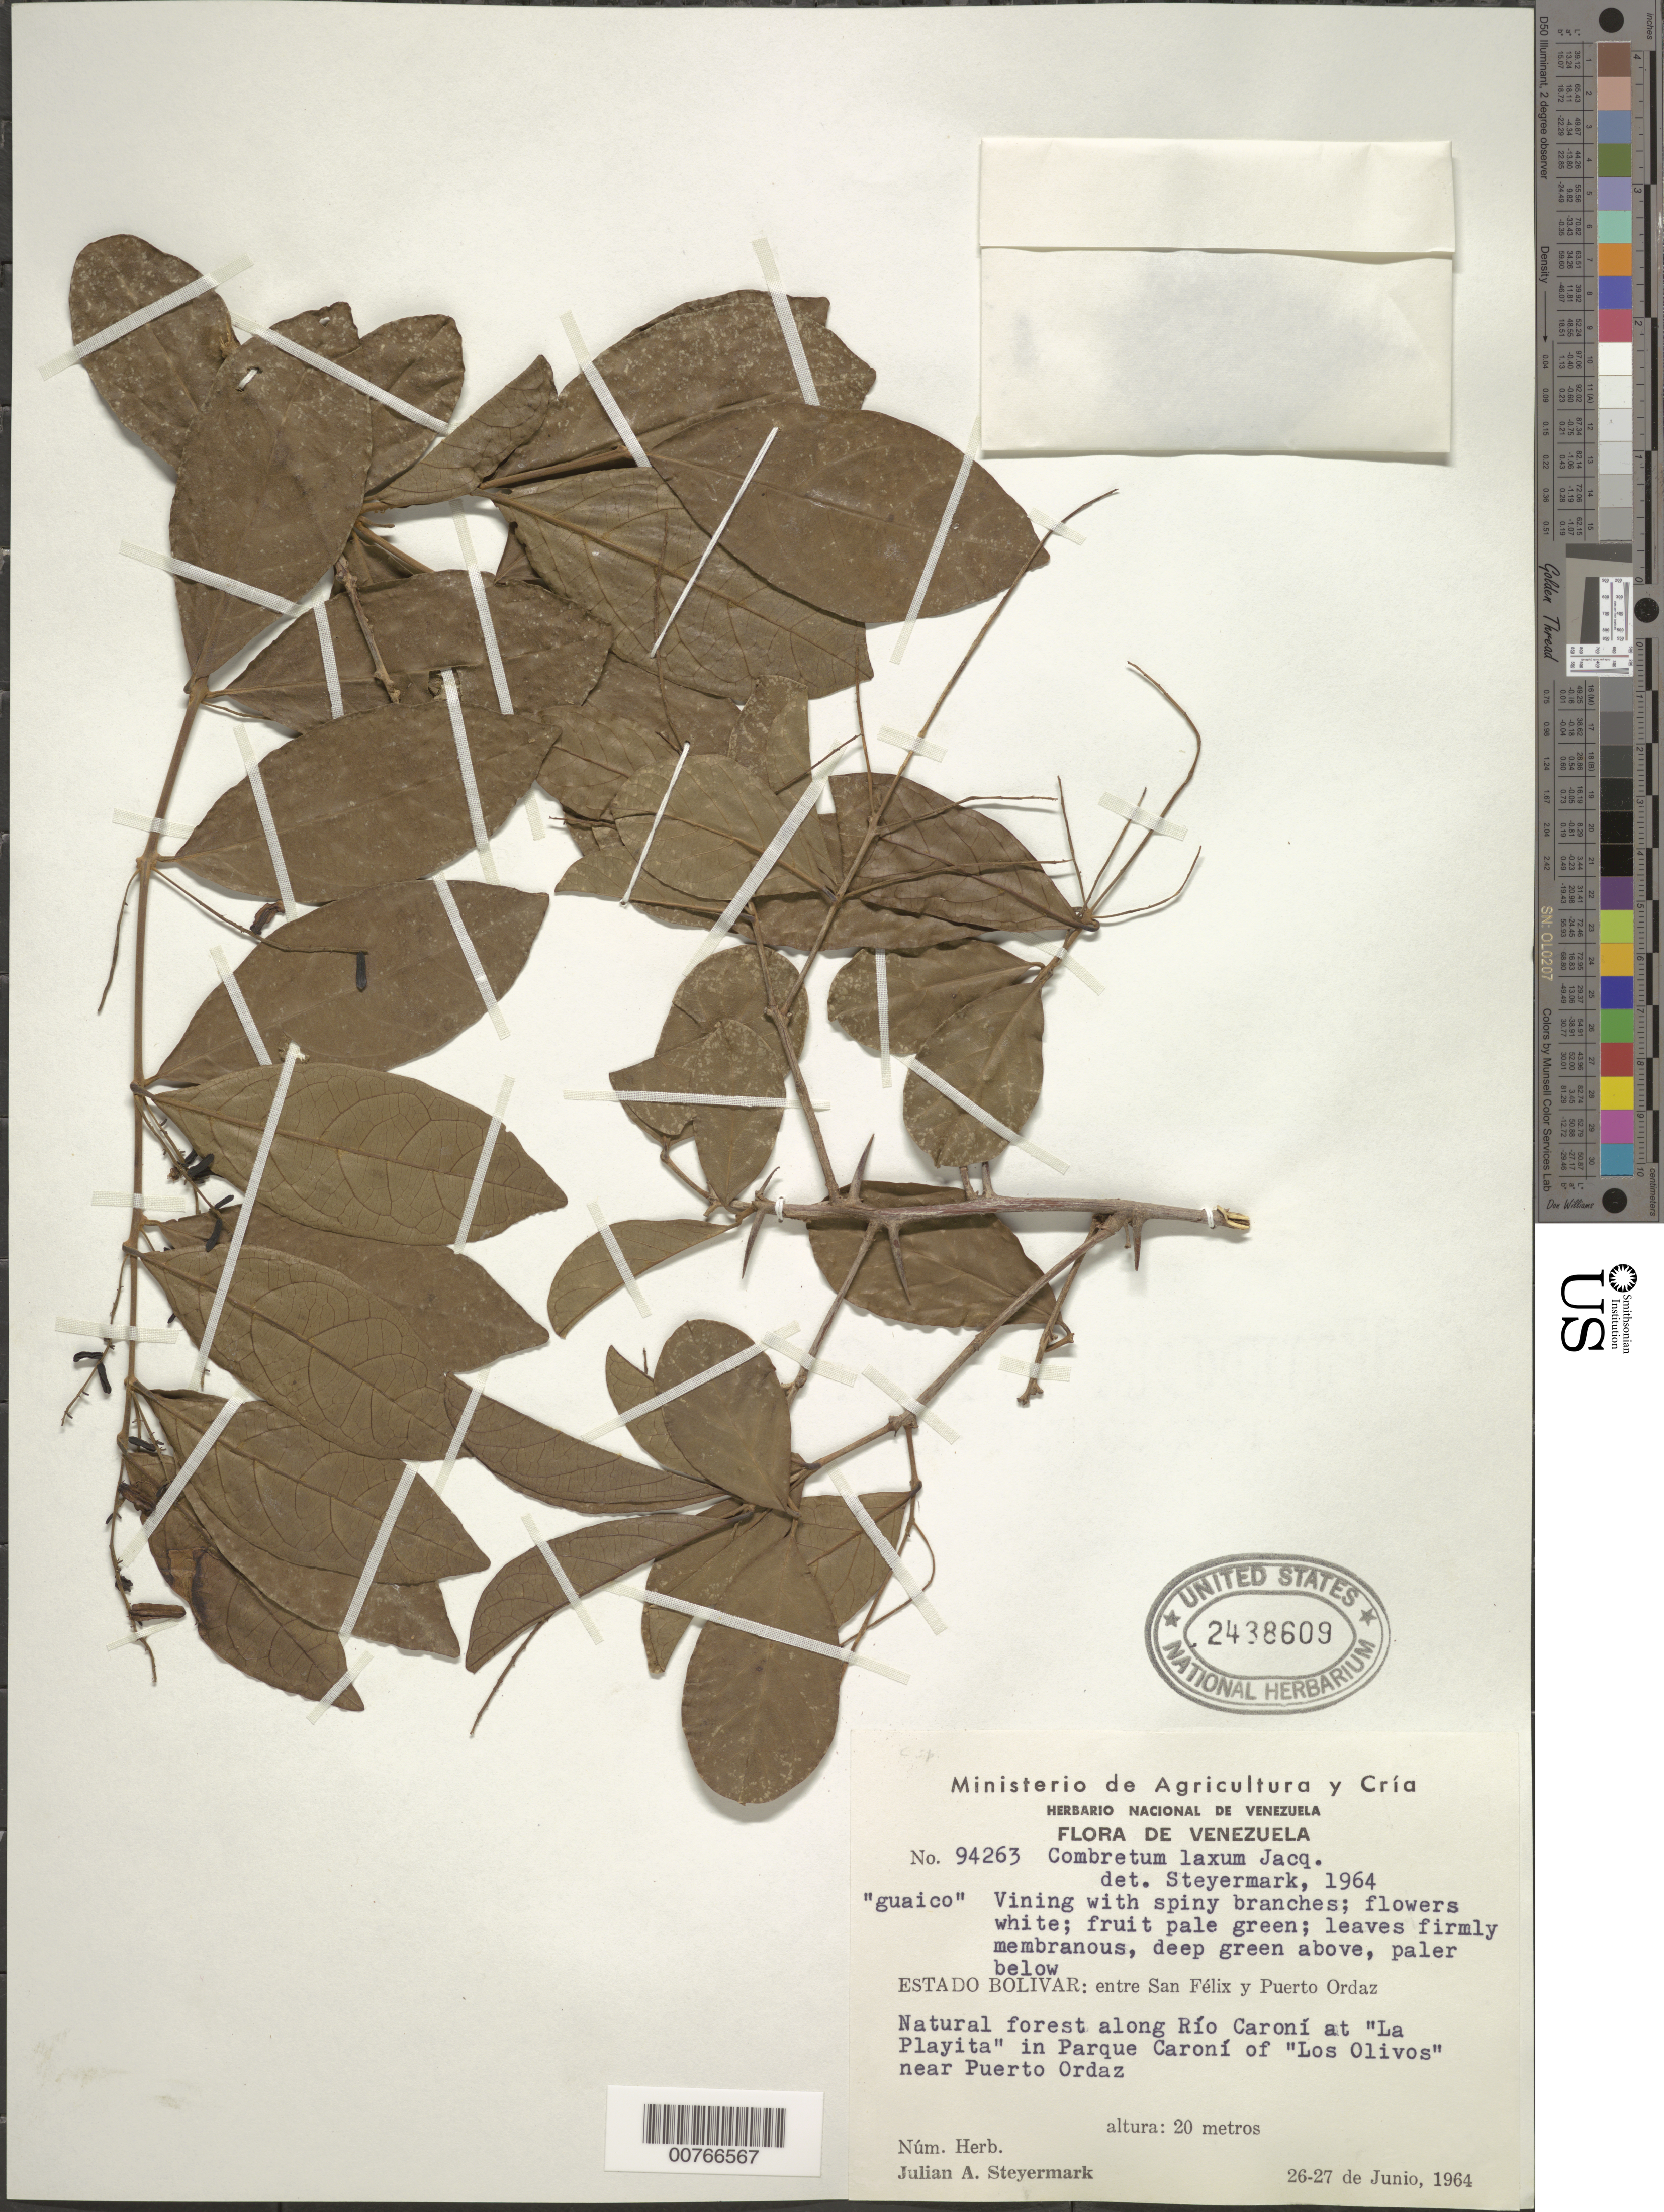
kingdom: Plantae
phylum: Tracheophyta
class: Magnoliopsida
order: Myrtales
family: Combretaceae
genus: Combretum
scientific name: Combretum laxum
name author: Jacq.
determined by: Steyermark, Julian A., (VEN)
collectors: J. Steyermark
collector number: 94263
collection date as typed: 26-Jun-64 to 27-Jun-64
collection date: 1964-06-26/1964-06-27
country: Venezuela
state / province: Bolívar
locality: San Félix to Puerto Ordaz; "Los Olivos" (Olive trees), Parque Caroní along Río Caroní, near Puerto Ordaz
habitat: Natural forest along river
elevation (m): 20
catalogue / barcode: US 2438609